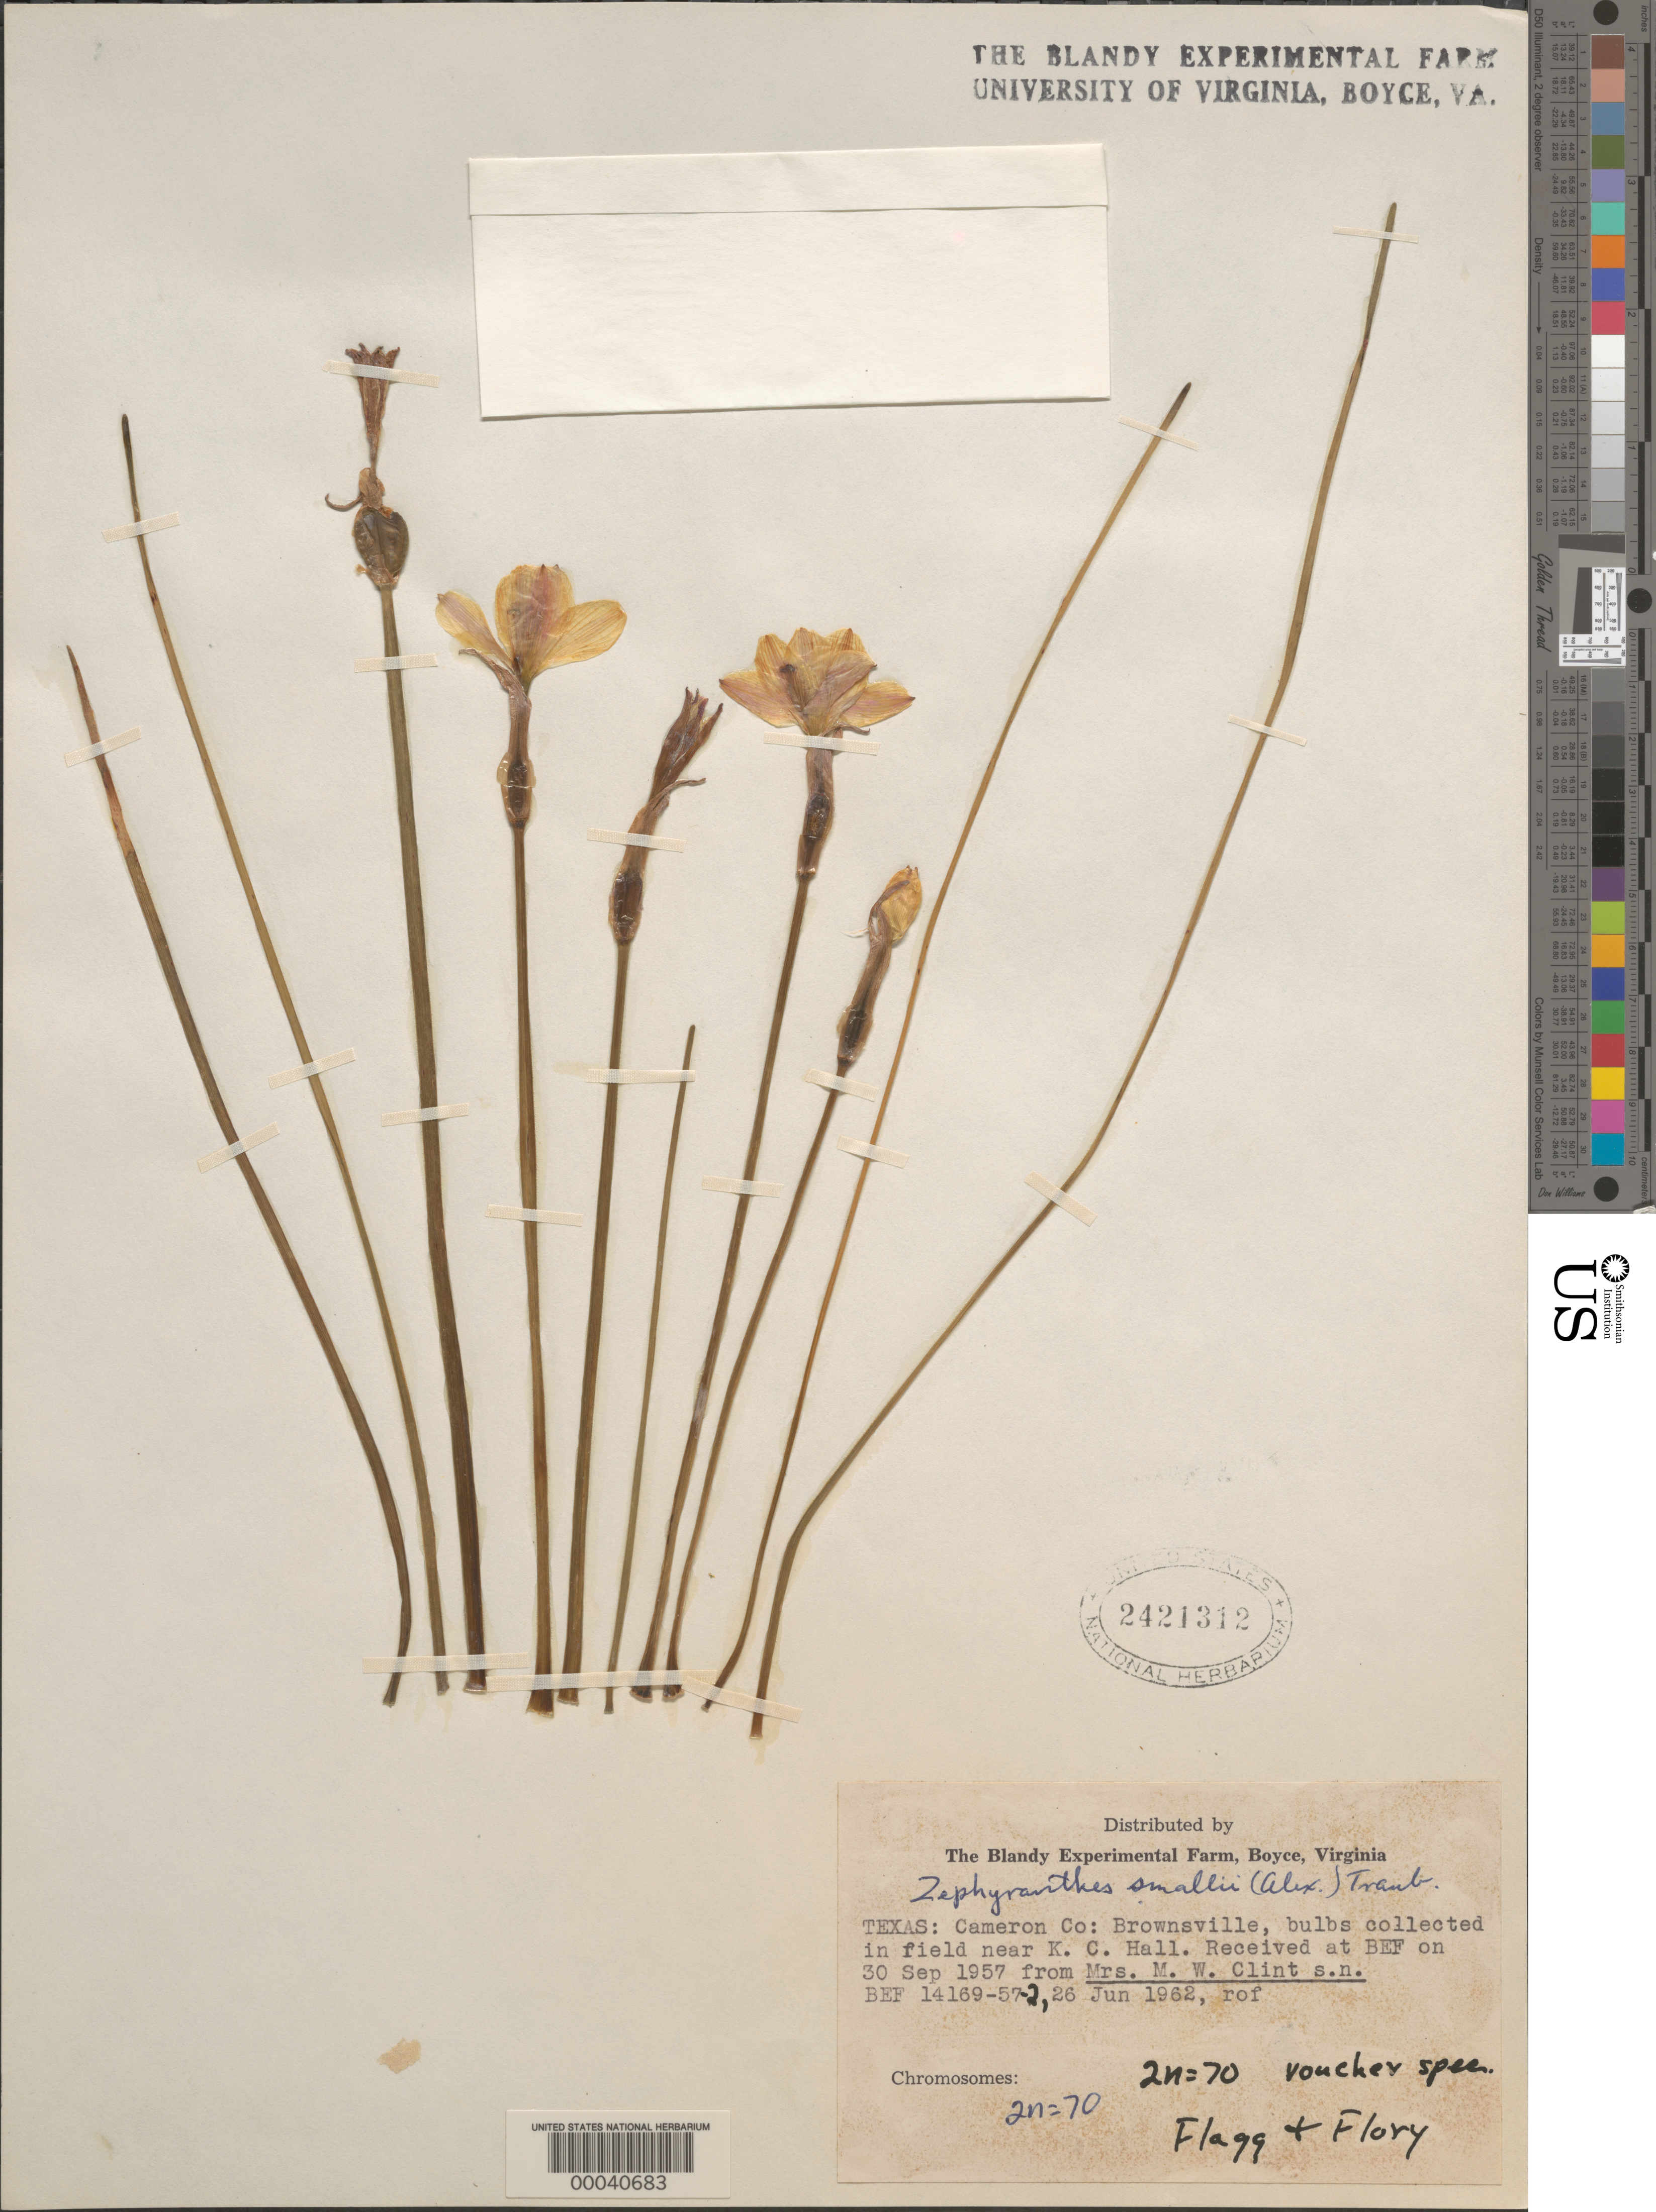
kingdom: Plantae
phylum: Tracheophyta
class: Liliopsida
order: Asparagales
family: Amaryllidaceae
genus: Zephyranthes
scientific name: Zephyranthes smallii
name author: (Alexander) Traub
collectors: M. Clint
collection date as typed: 1957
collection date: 1957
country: United States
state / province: Texas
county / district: Cameron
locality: Brownsville, field near k.c. hall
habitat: Field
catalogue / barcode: US 2421312